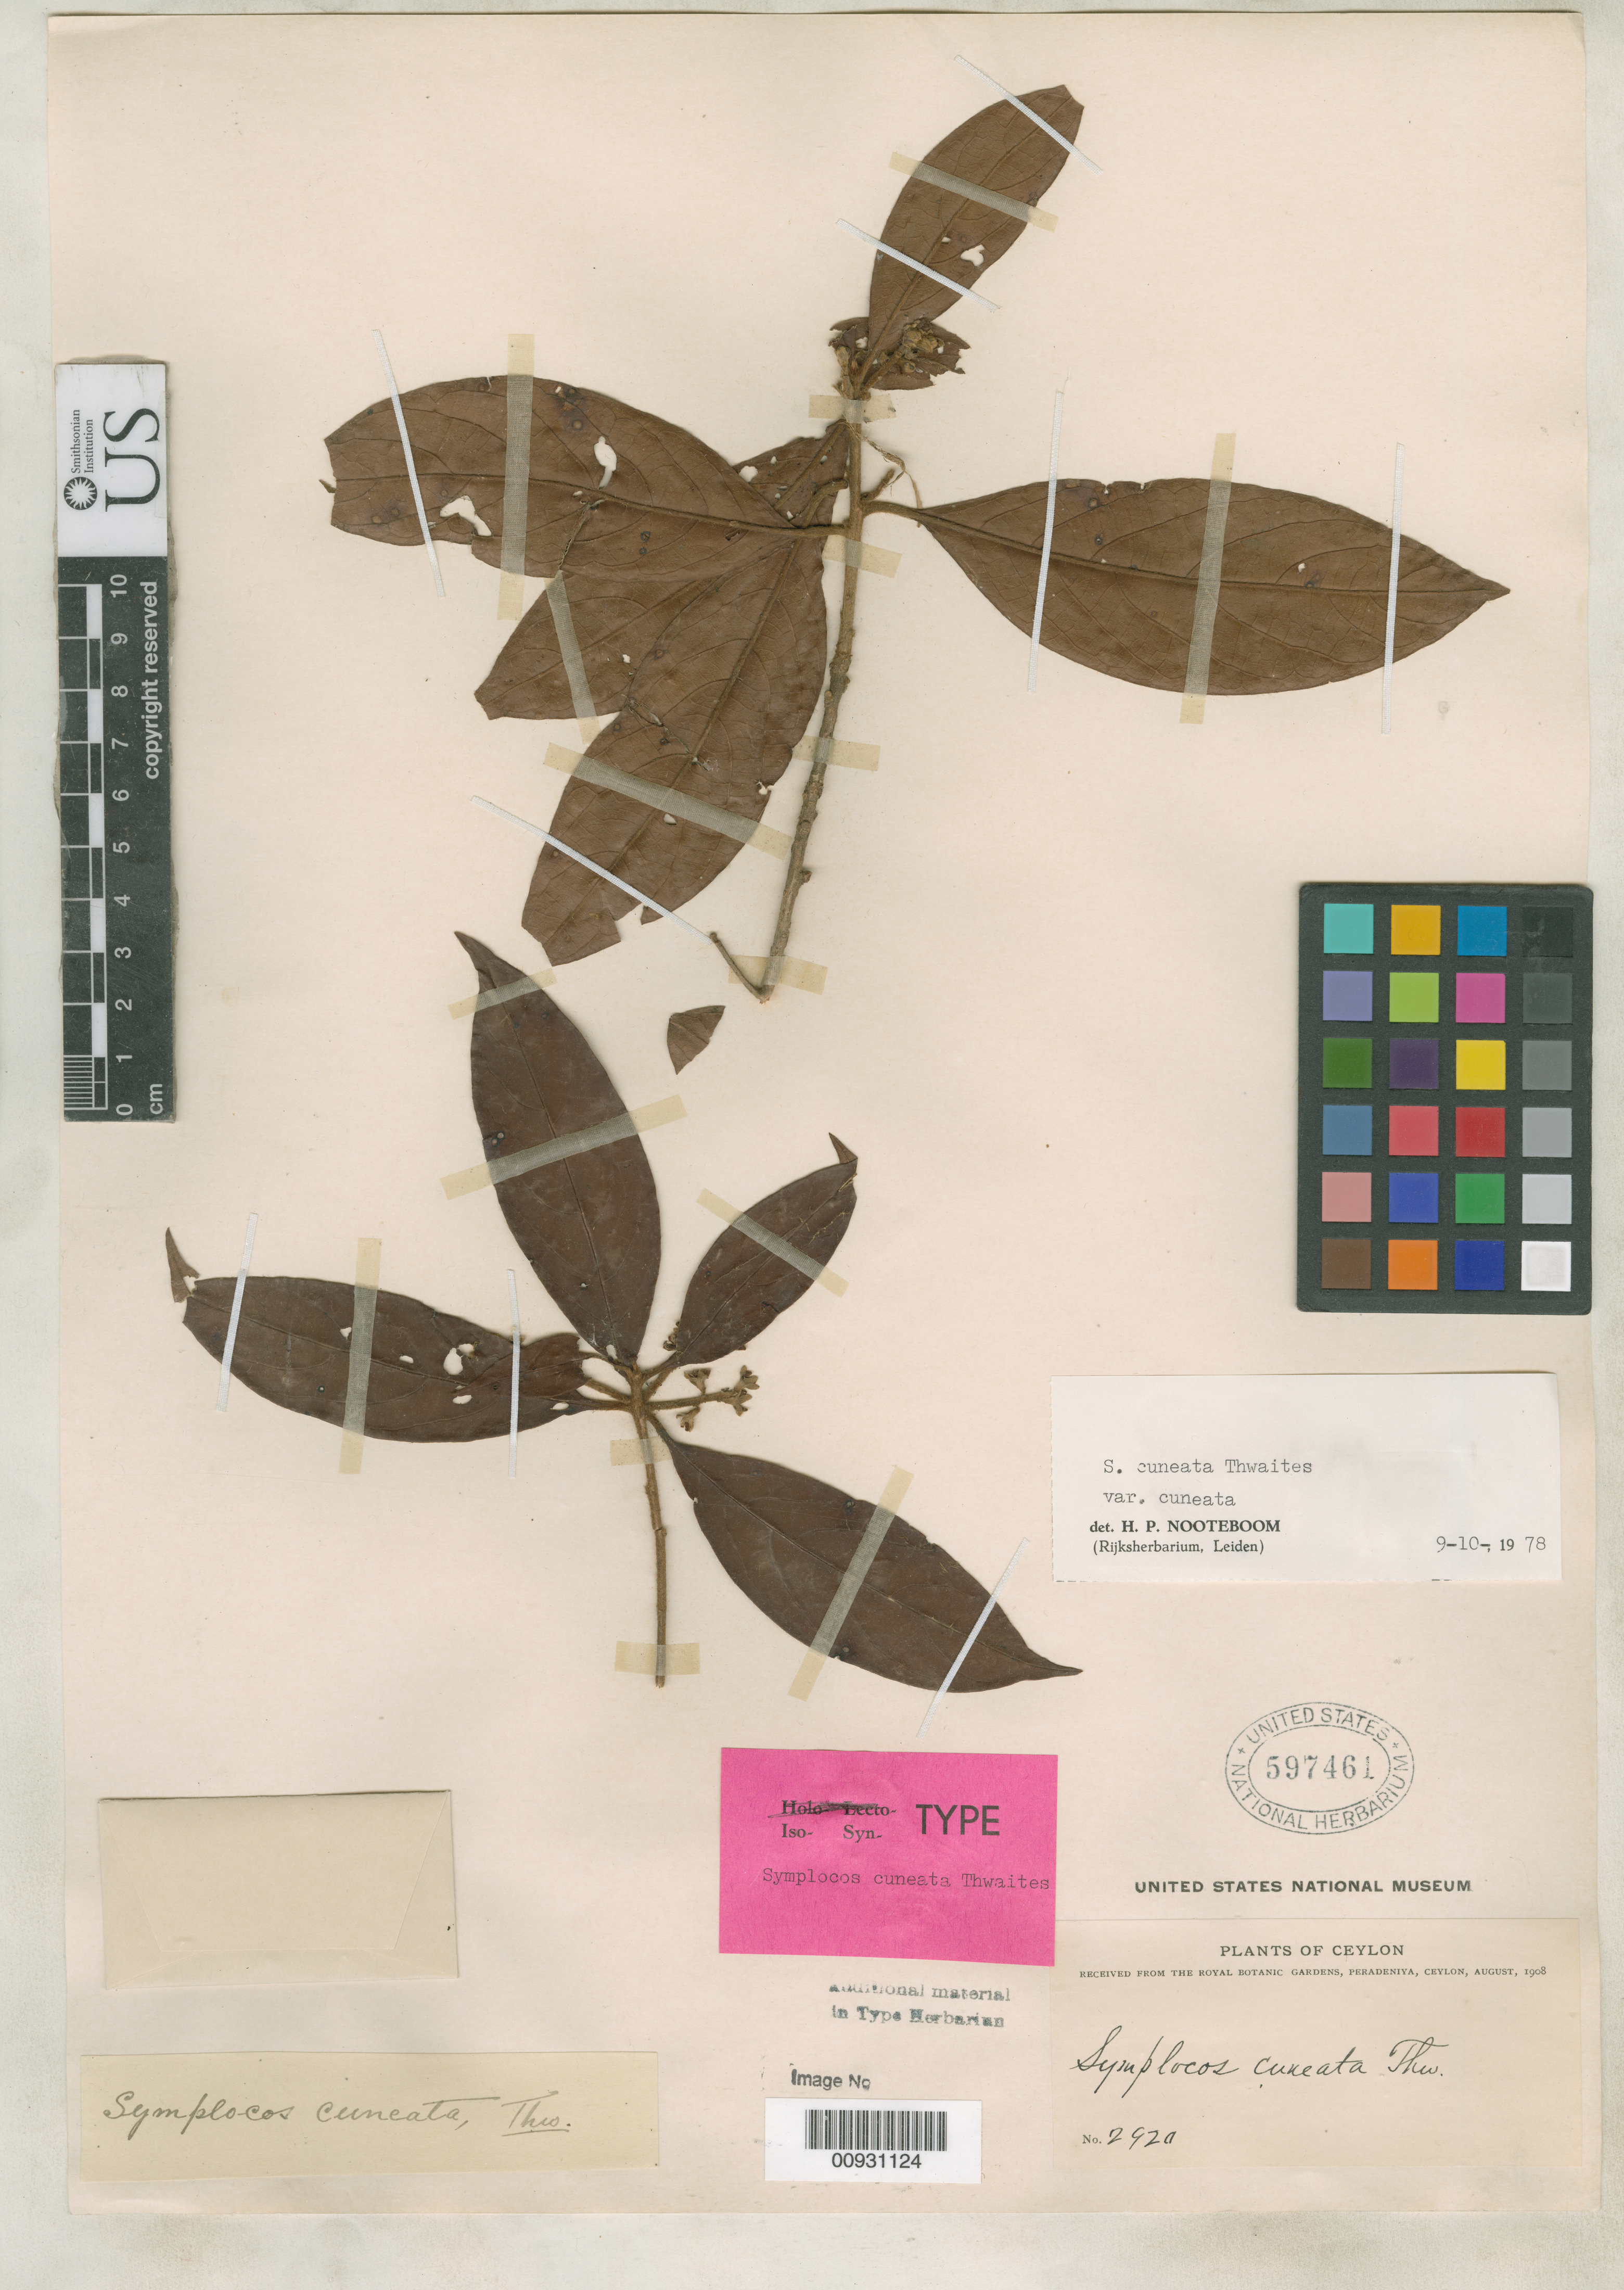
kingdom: Plantae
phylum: Tracheophyta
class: Magnoliopsida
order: Ericales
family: Symplocaceae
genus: Symplocos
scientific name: Symplocos cuneata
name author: Thwaites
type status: Isotype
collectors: G. H. K. Thwaites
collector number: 2920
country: Sri Lanka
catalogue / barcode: US 597461